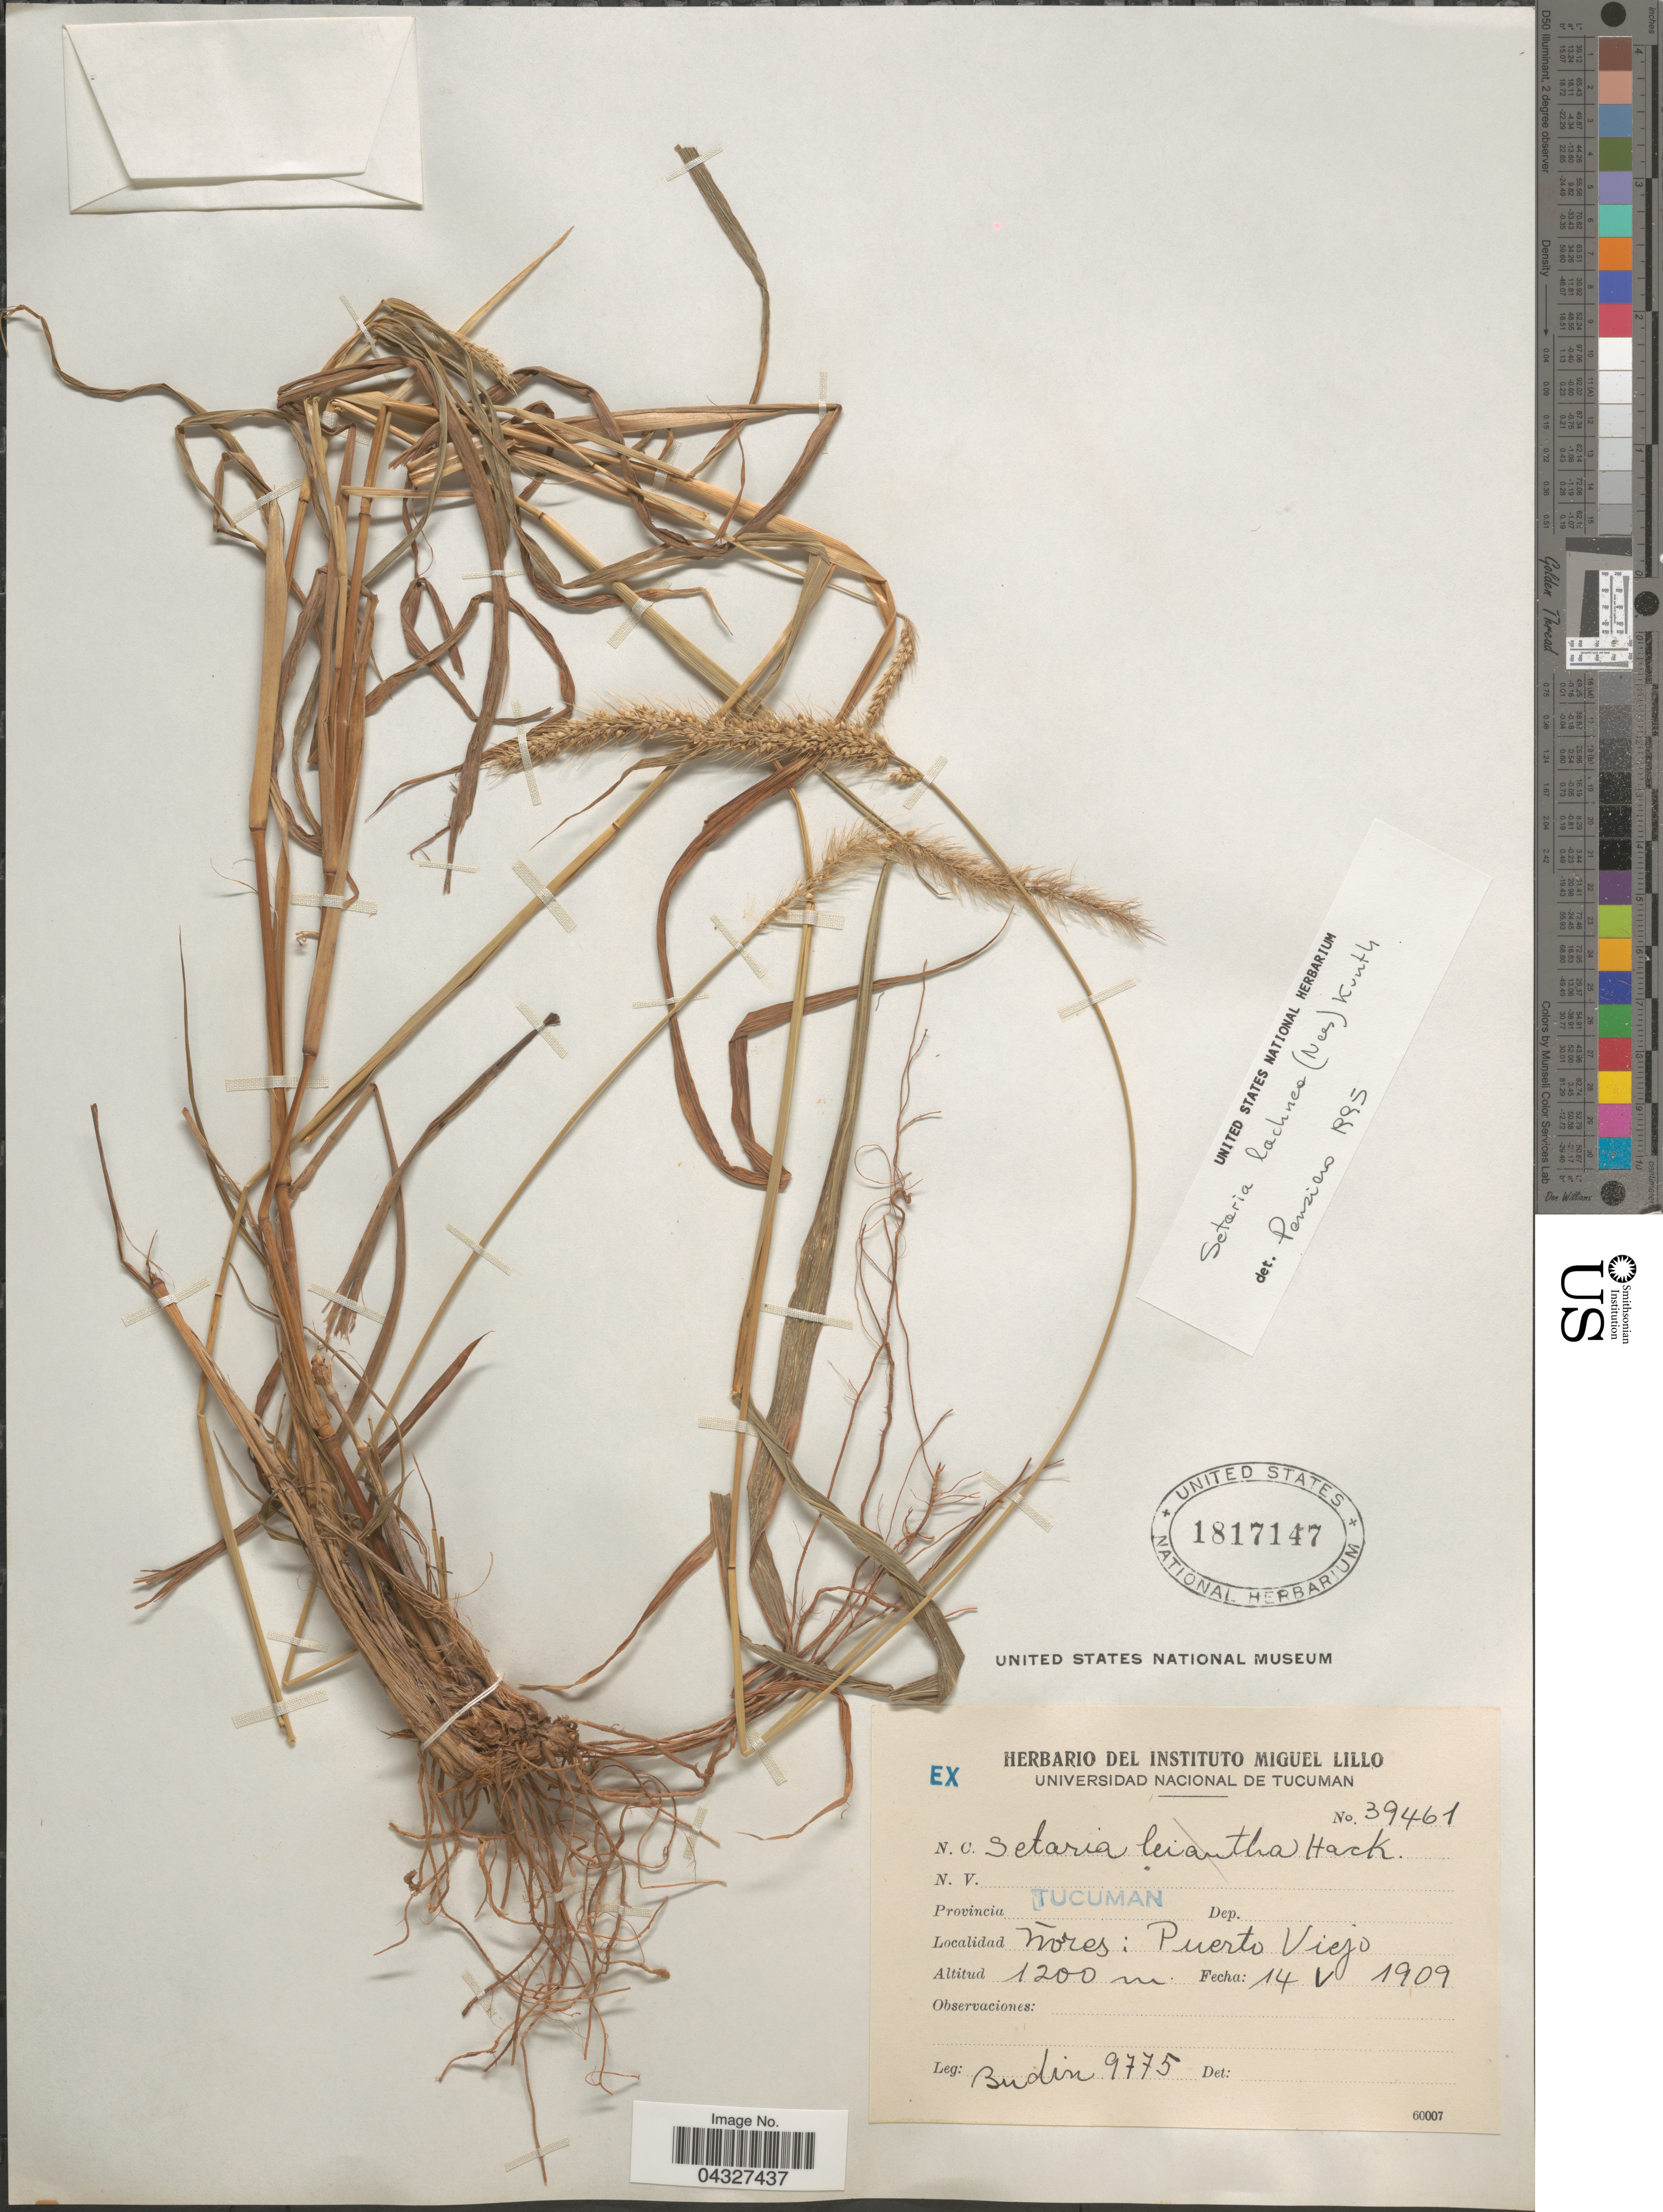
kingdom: Plantae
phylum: Tracheophyta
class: Liliopsida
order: Poales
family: Poaceae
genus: Setaria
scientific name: Setaria lachnea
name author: (Nees) Kunth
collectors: Budin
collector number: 9775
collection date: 1909-05-14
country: Argentina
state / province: Tucuman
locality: Ñores: Puerto Viejo.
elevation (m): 1200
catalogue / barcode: US 1817147